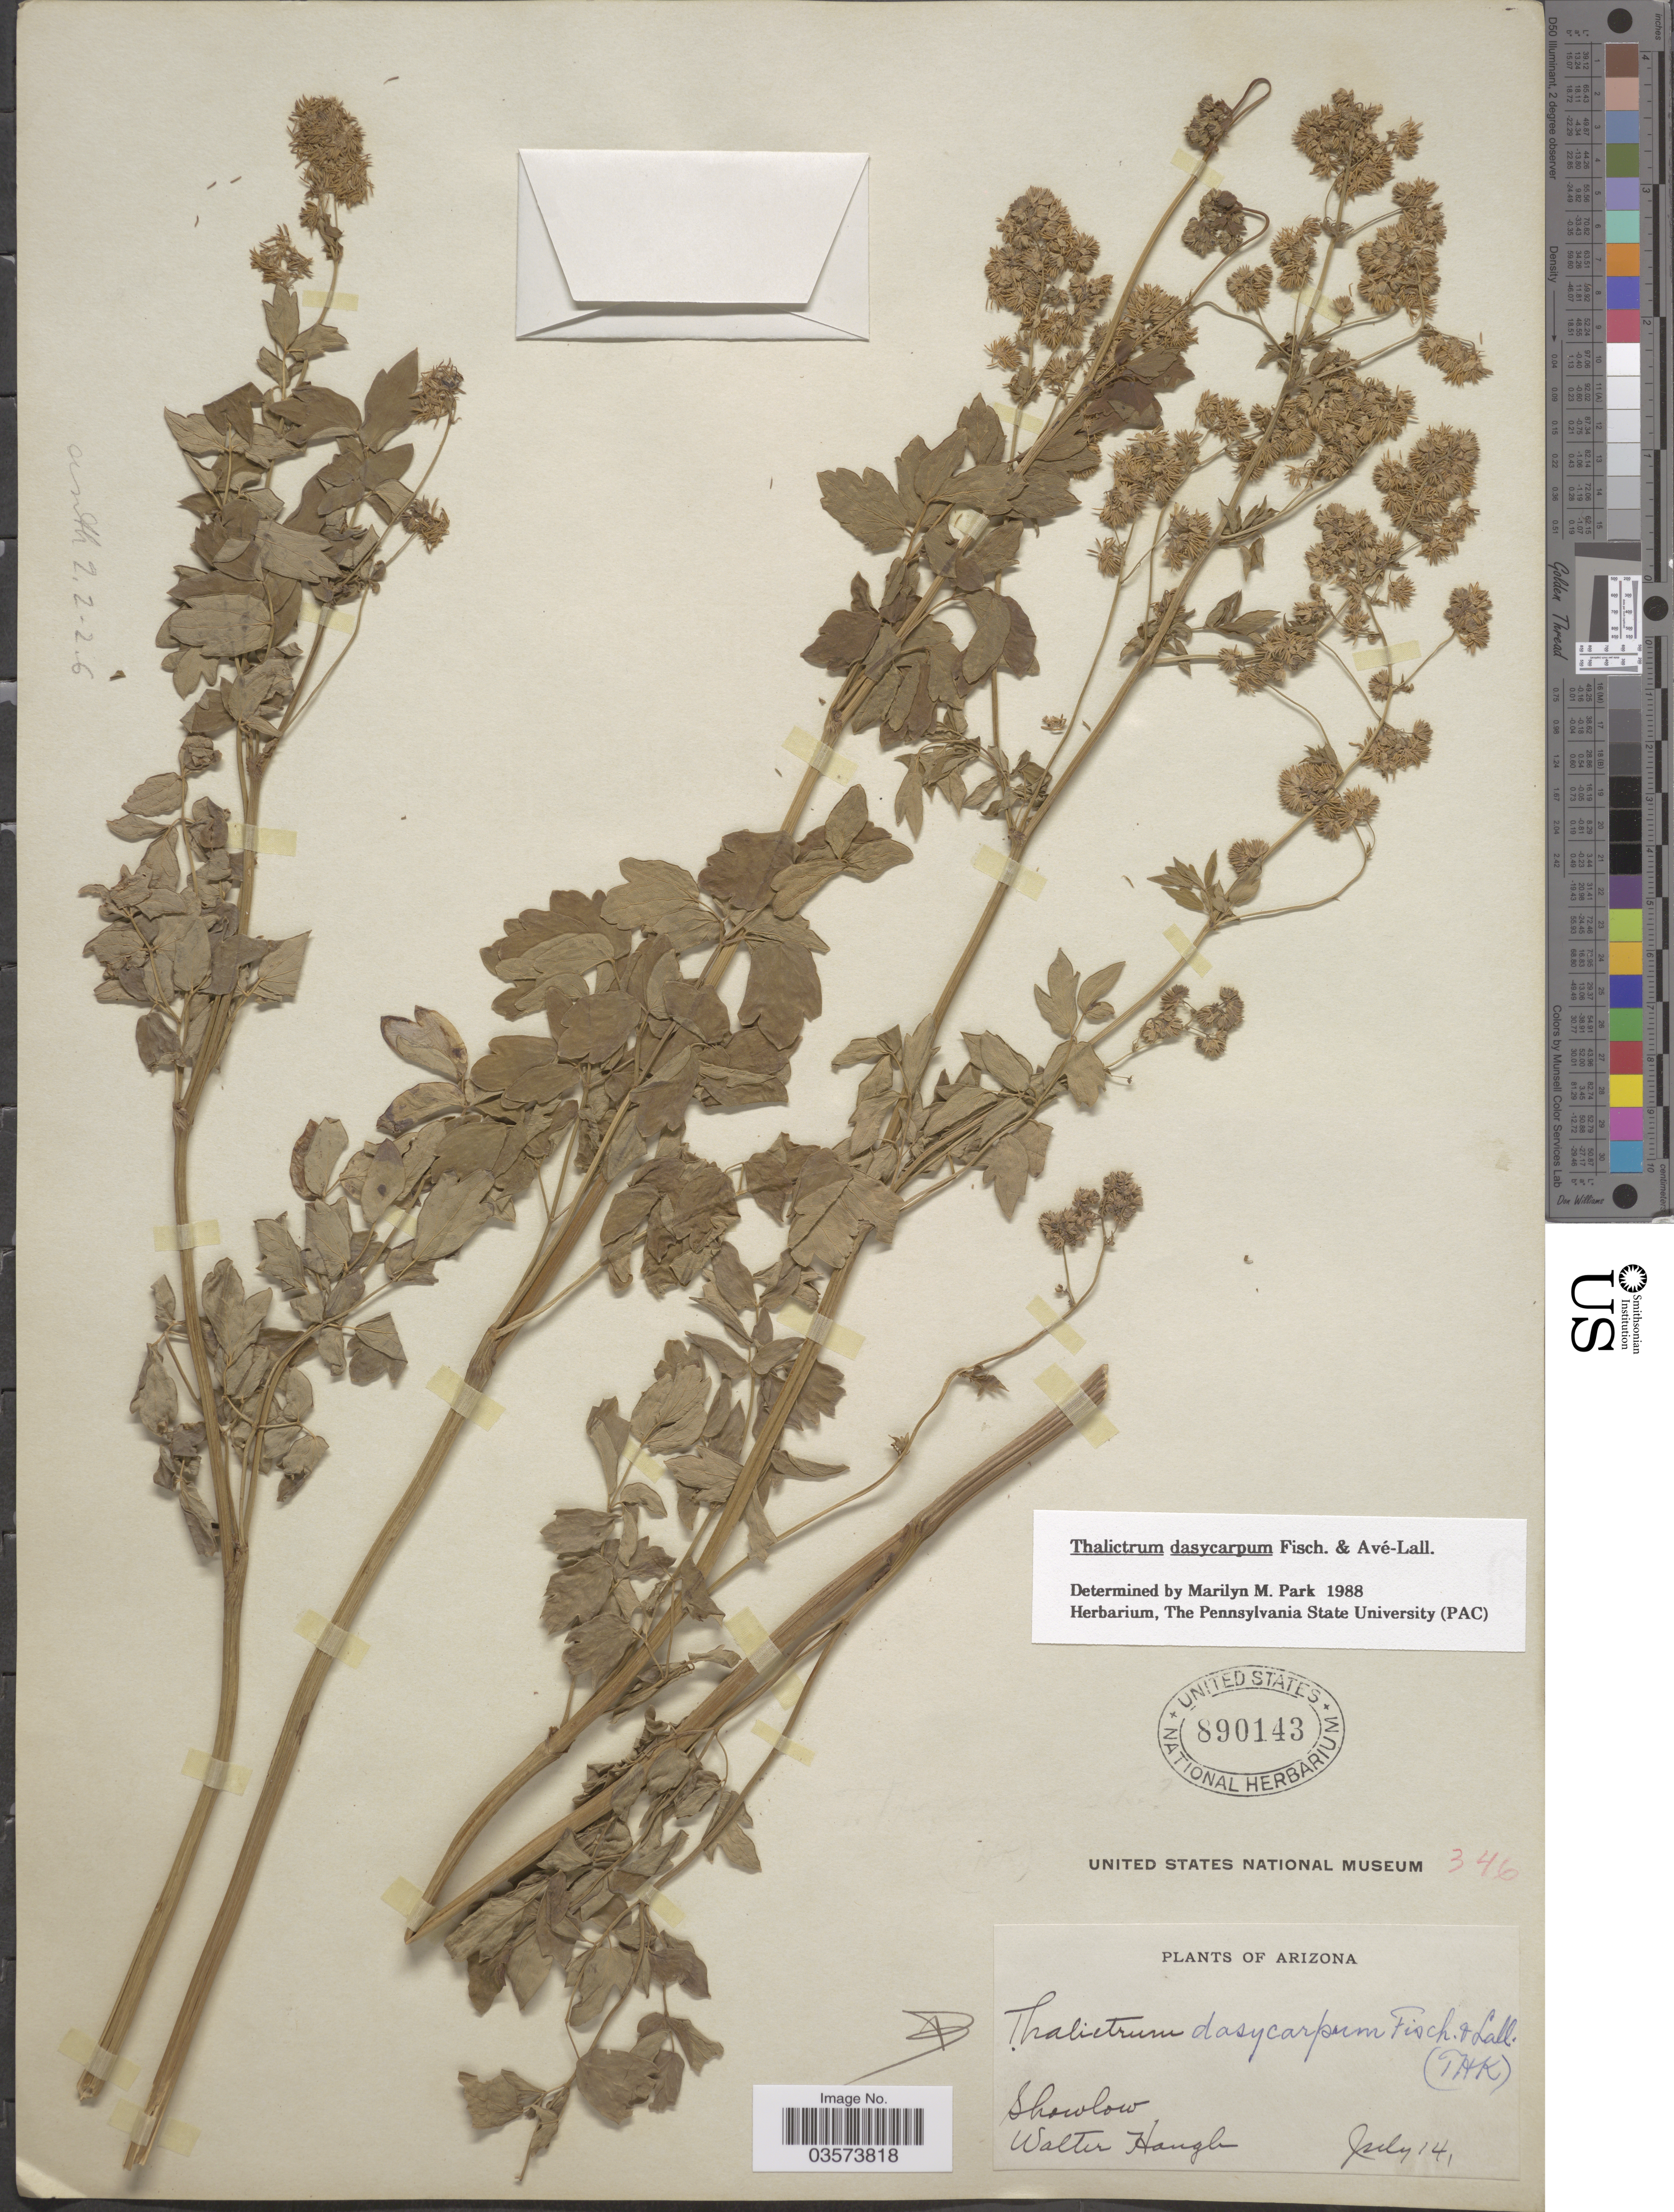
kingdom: Plantae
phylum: Tracheophyta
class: Magnoliopsida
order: Ranunculales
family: Ranunculaceae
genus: Thalictrum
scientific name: Thalictrum dasycarpum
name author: Fisch. & Avé-Lall.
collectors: W. Haugh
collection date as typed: Transcribed d/m/y: /7/14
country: United States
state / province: Arizona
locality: Showlow.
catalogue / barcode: US 890143